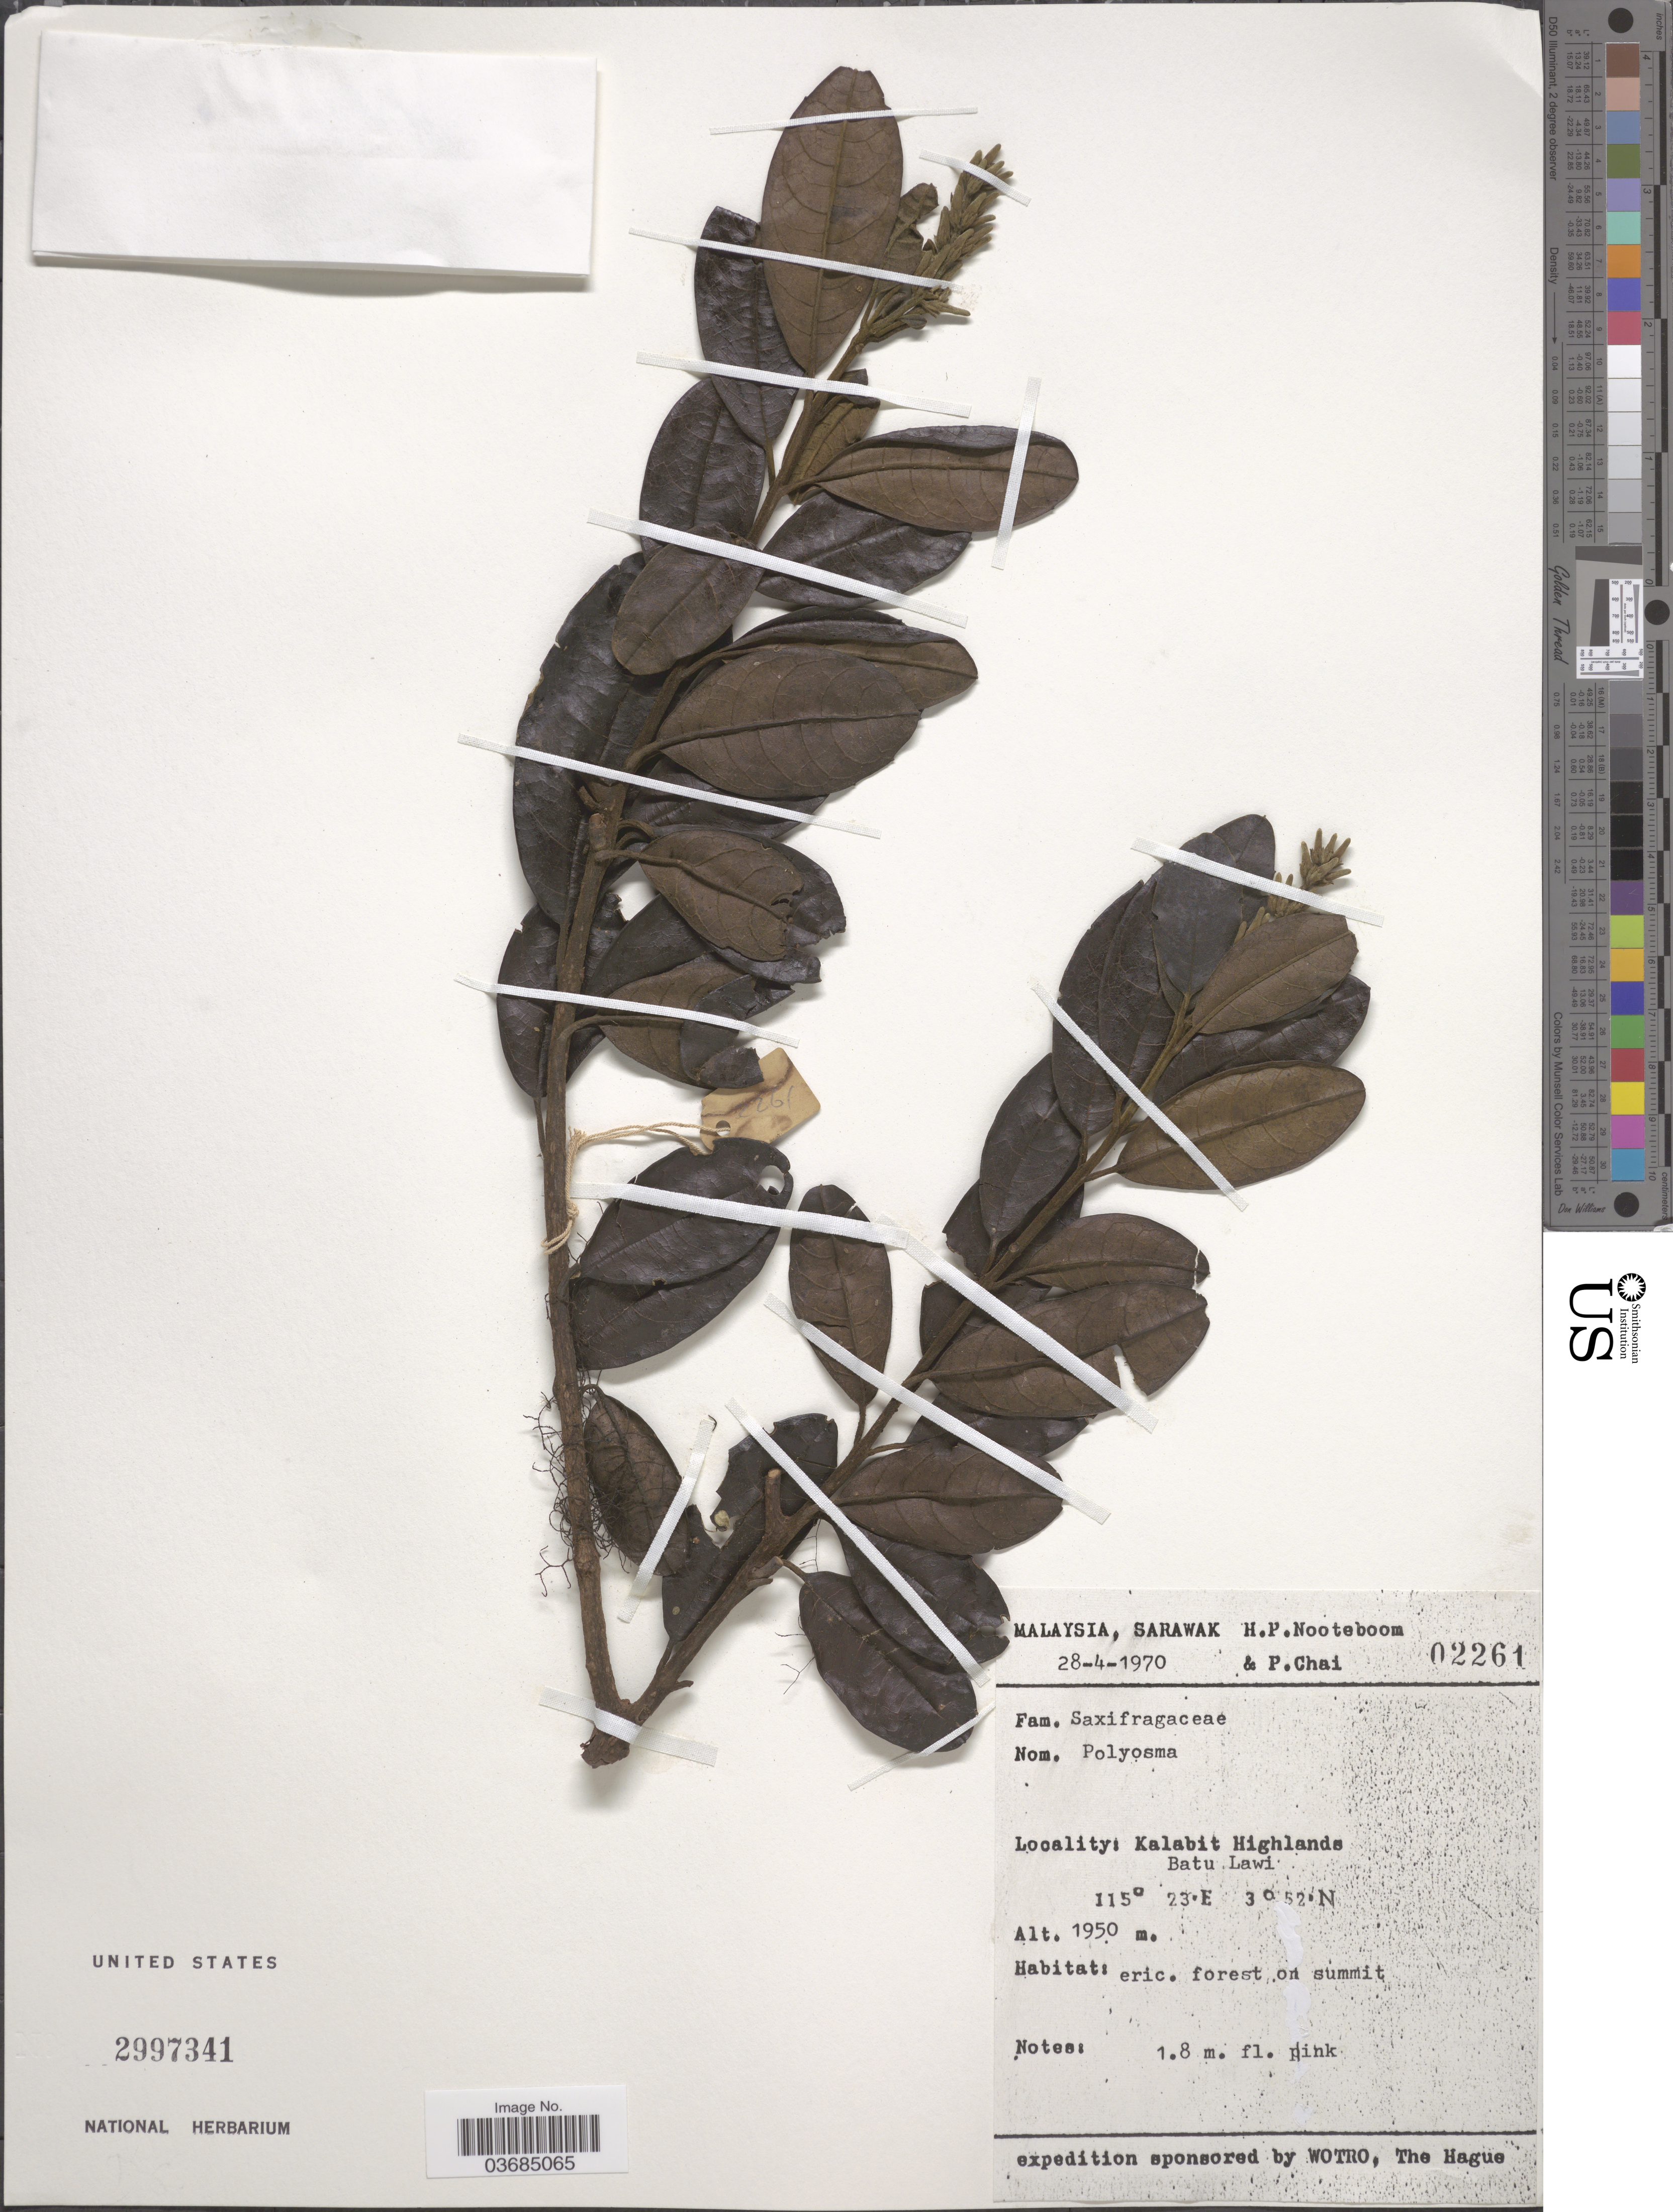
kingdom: Plantae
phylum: Tracheophyta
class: Magnoliopsida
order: Escalloniales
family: Escalloniaceae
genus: Polyosma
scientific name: Polyosma sp.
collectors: H. P. Nooteboom & P. Chai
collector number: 02261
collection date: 1970-04-28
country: Malaysia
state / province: Sarawak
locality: Kalabit Highlands. Batu Lawi.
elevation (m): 1950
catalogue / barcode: US 2997341